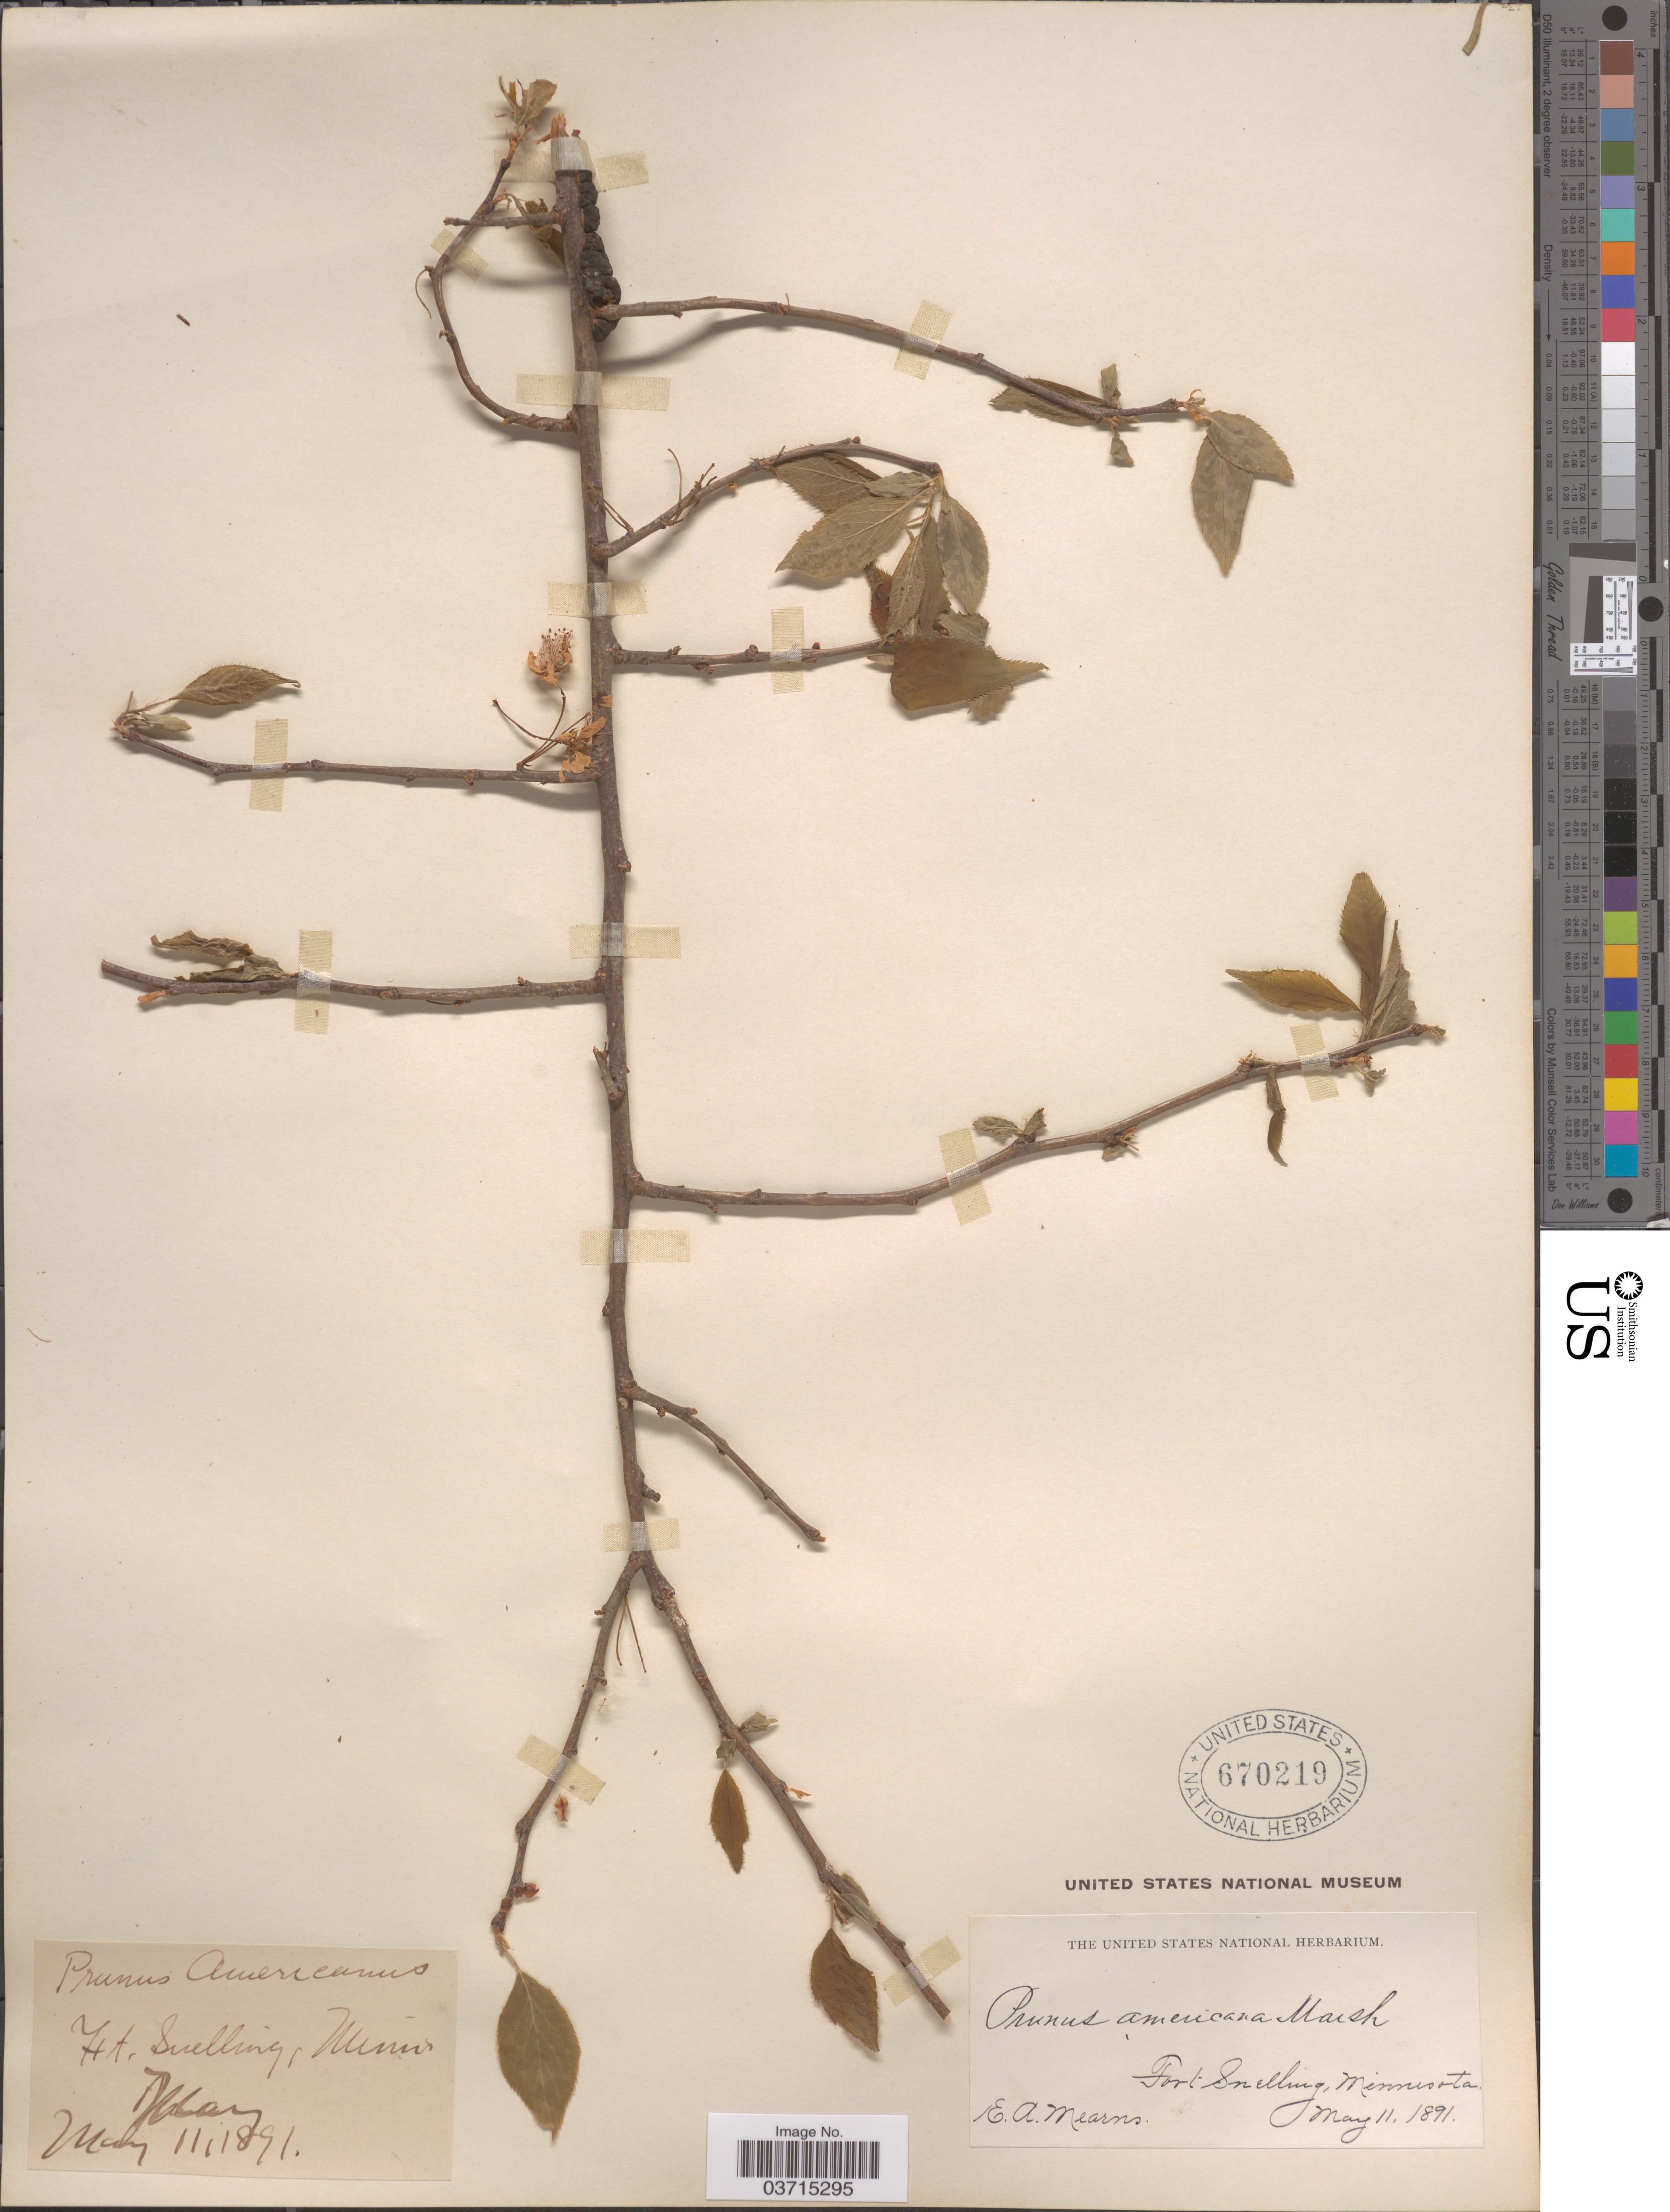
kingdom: Plantae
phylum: Tracheophyta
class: Magnoliopsida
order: Rosales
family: Rosaceae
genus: Prunus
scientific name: Prunus americana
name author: Marshall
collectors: E. A. Mearns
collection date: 1891-05-11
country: United States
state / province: Minnesota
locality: Fort Snelling.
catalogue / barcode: US 670219